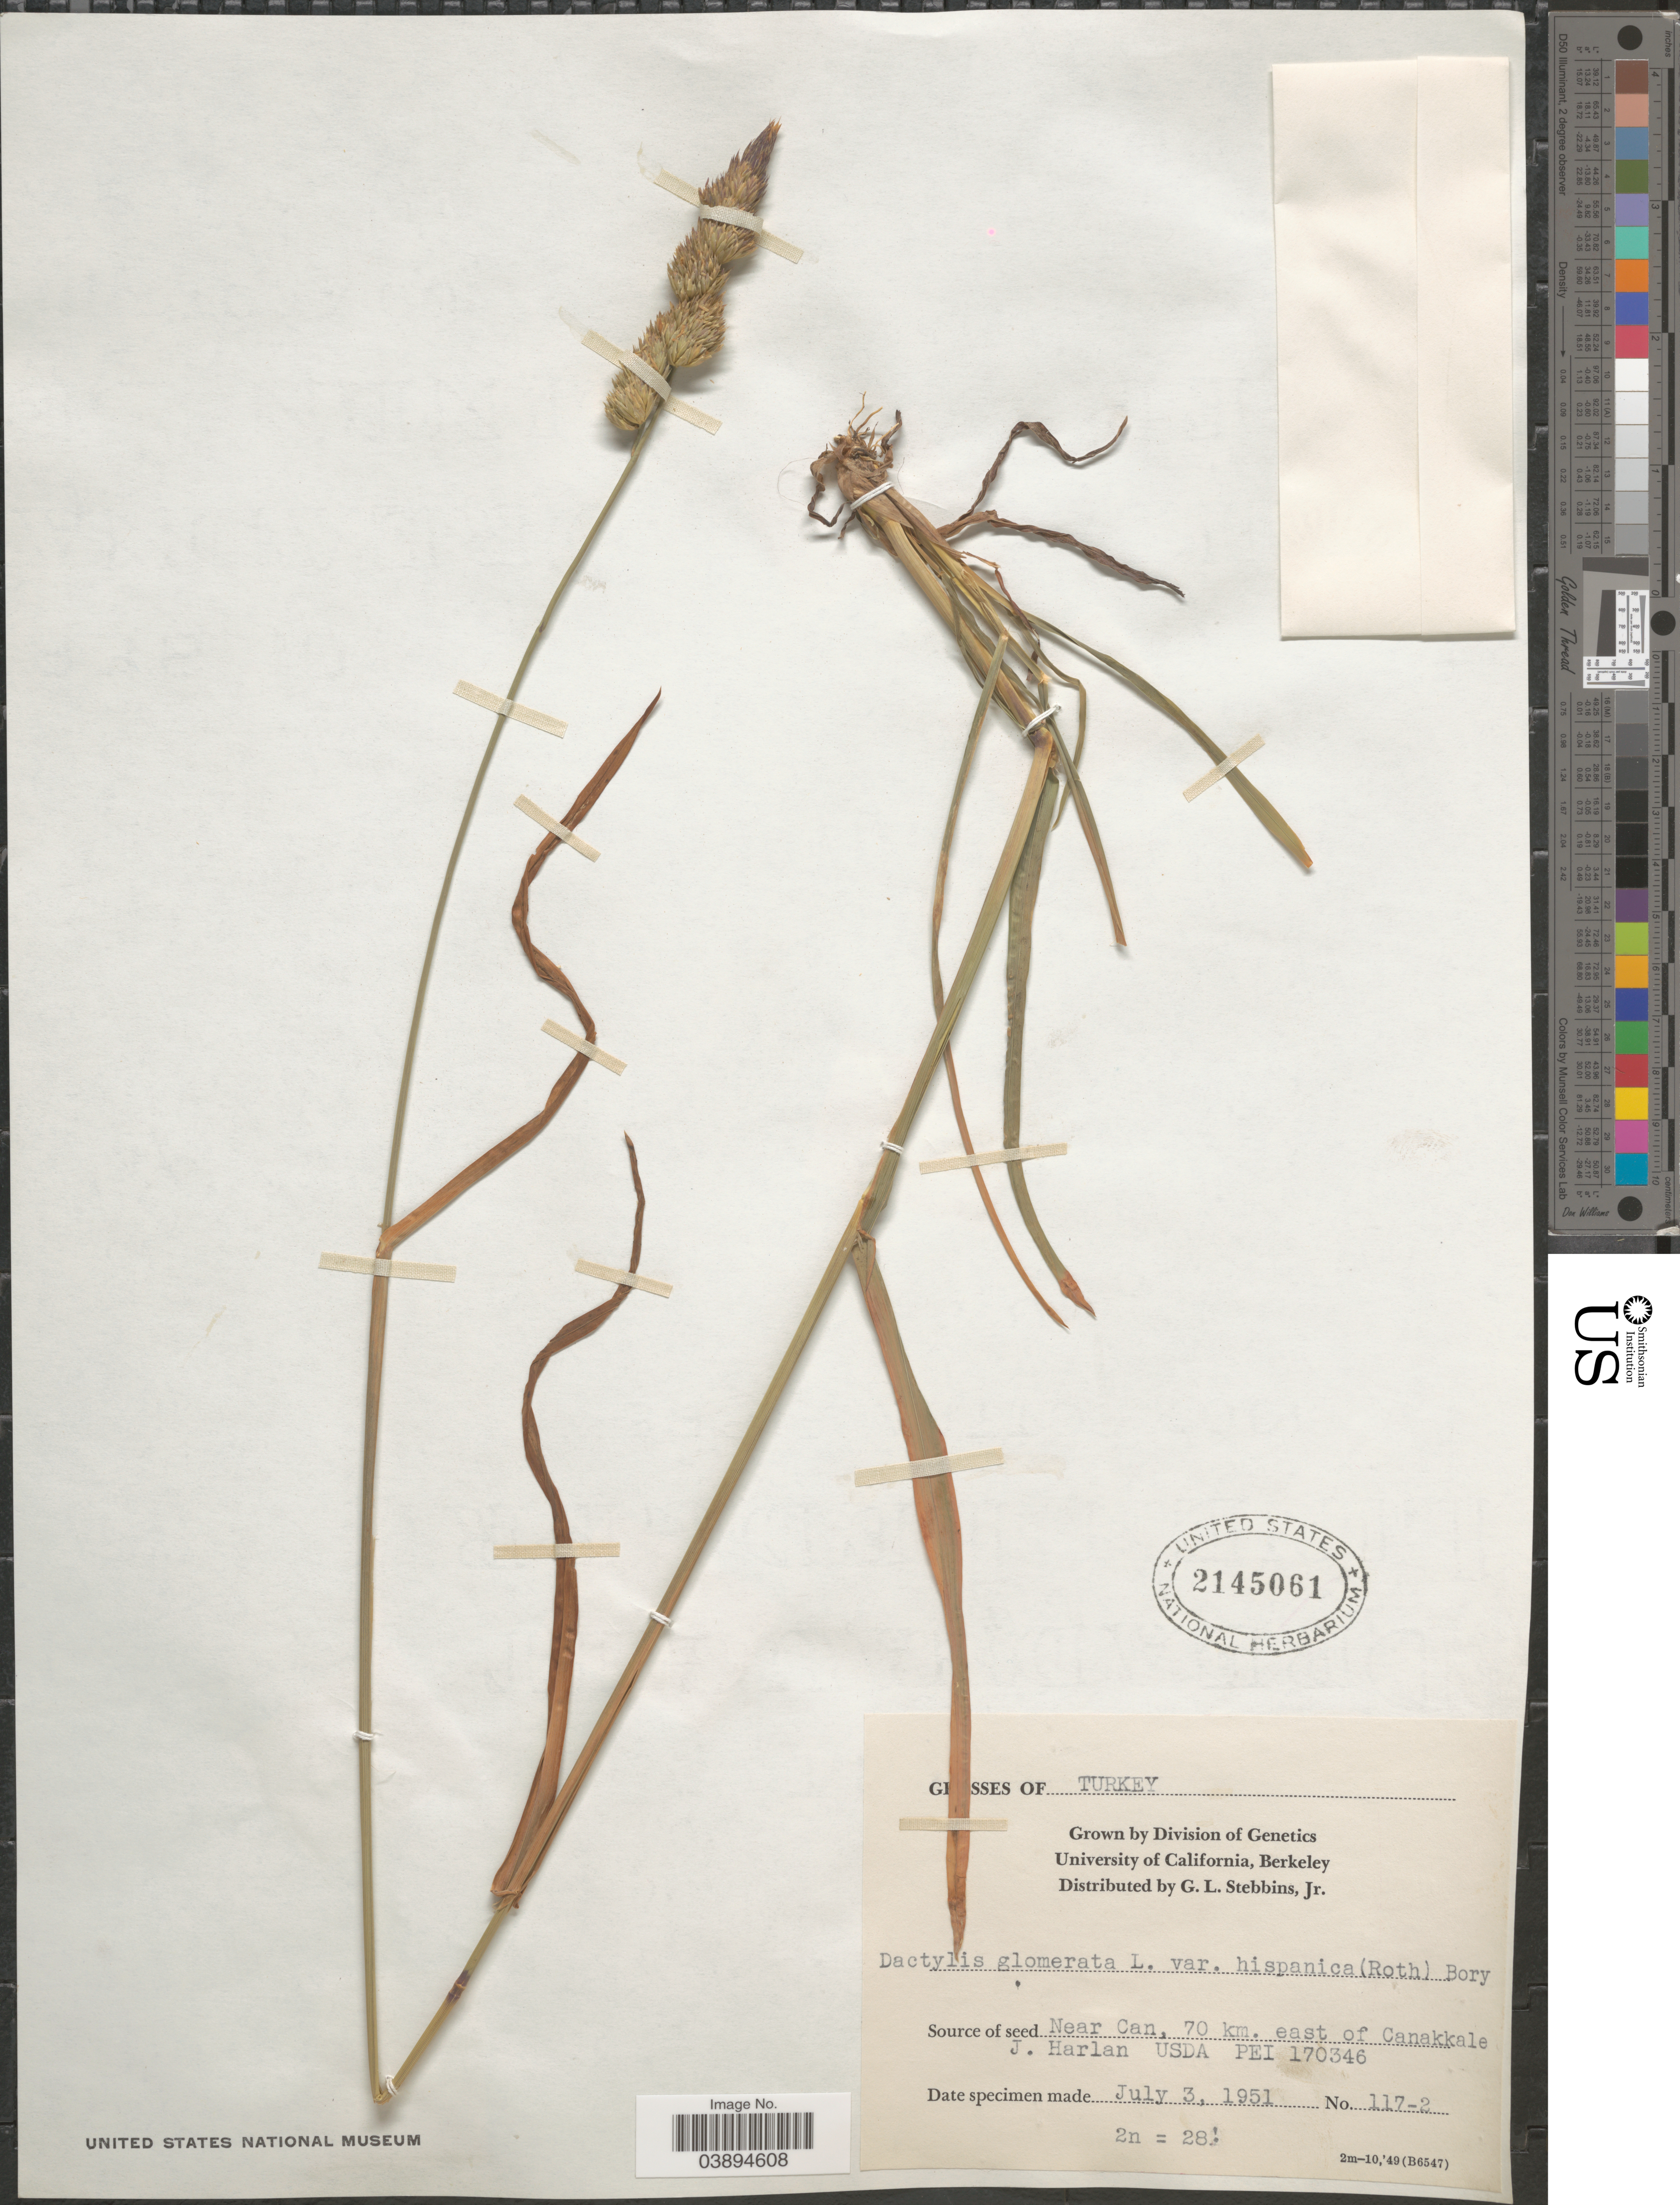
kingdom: Plantae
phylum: Tracheophyta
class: Liliopsida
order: Poales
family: Poaceae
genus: Dactylis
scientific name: Dactylis glomerata subsp. hispanica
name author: (Roth) Nyman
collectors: G. L. Stebbins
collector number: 117-2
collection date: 1951-07-03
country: Turkey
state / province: Canakkale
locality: Near Can, 70 km. east of Canakkale.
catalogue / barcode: US 2145061